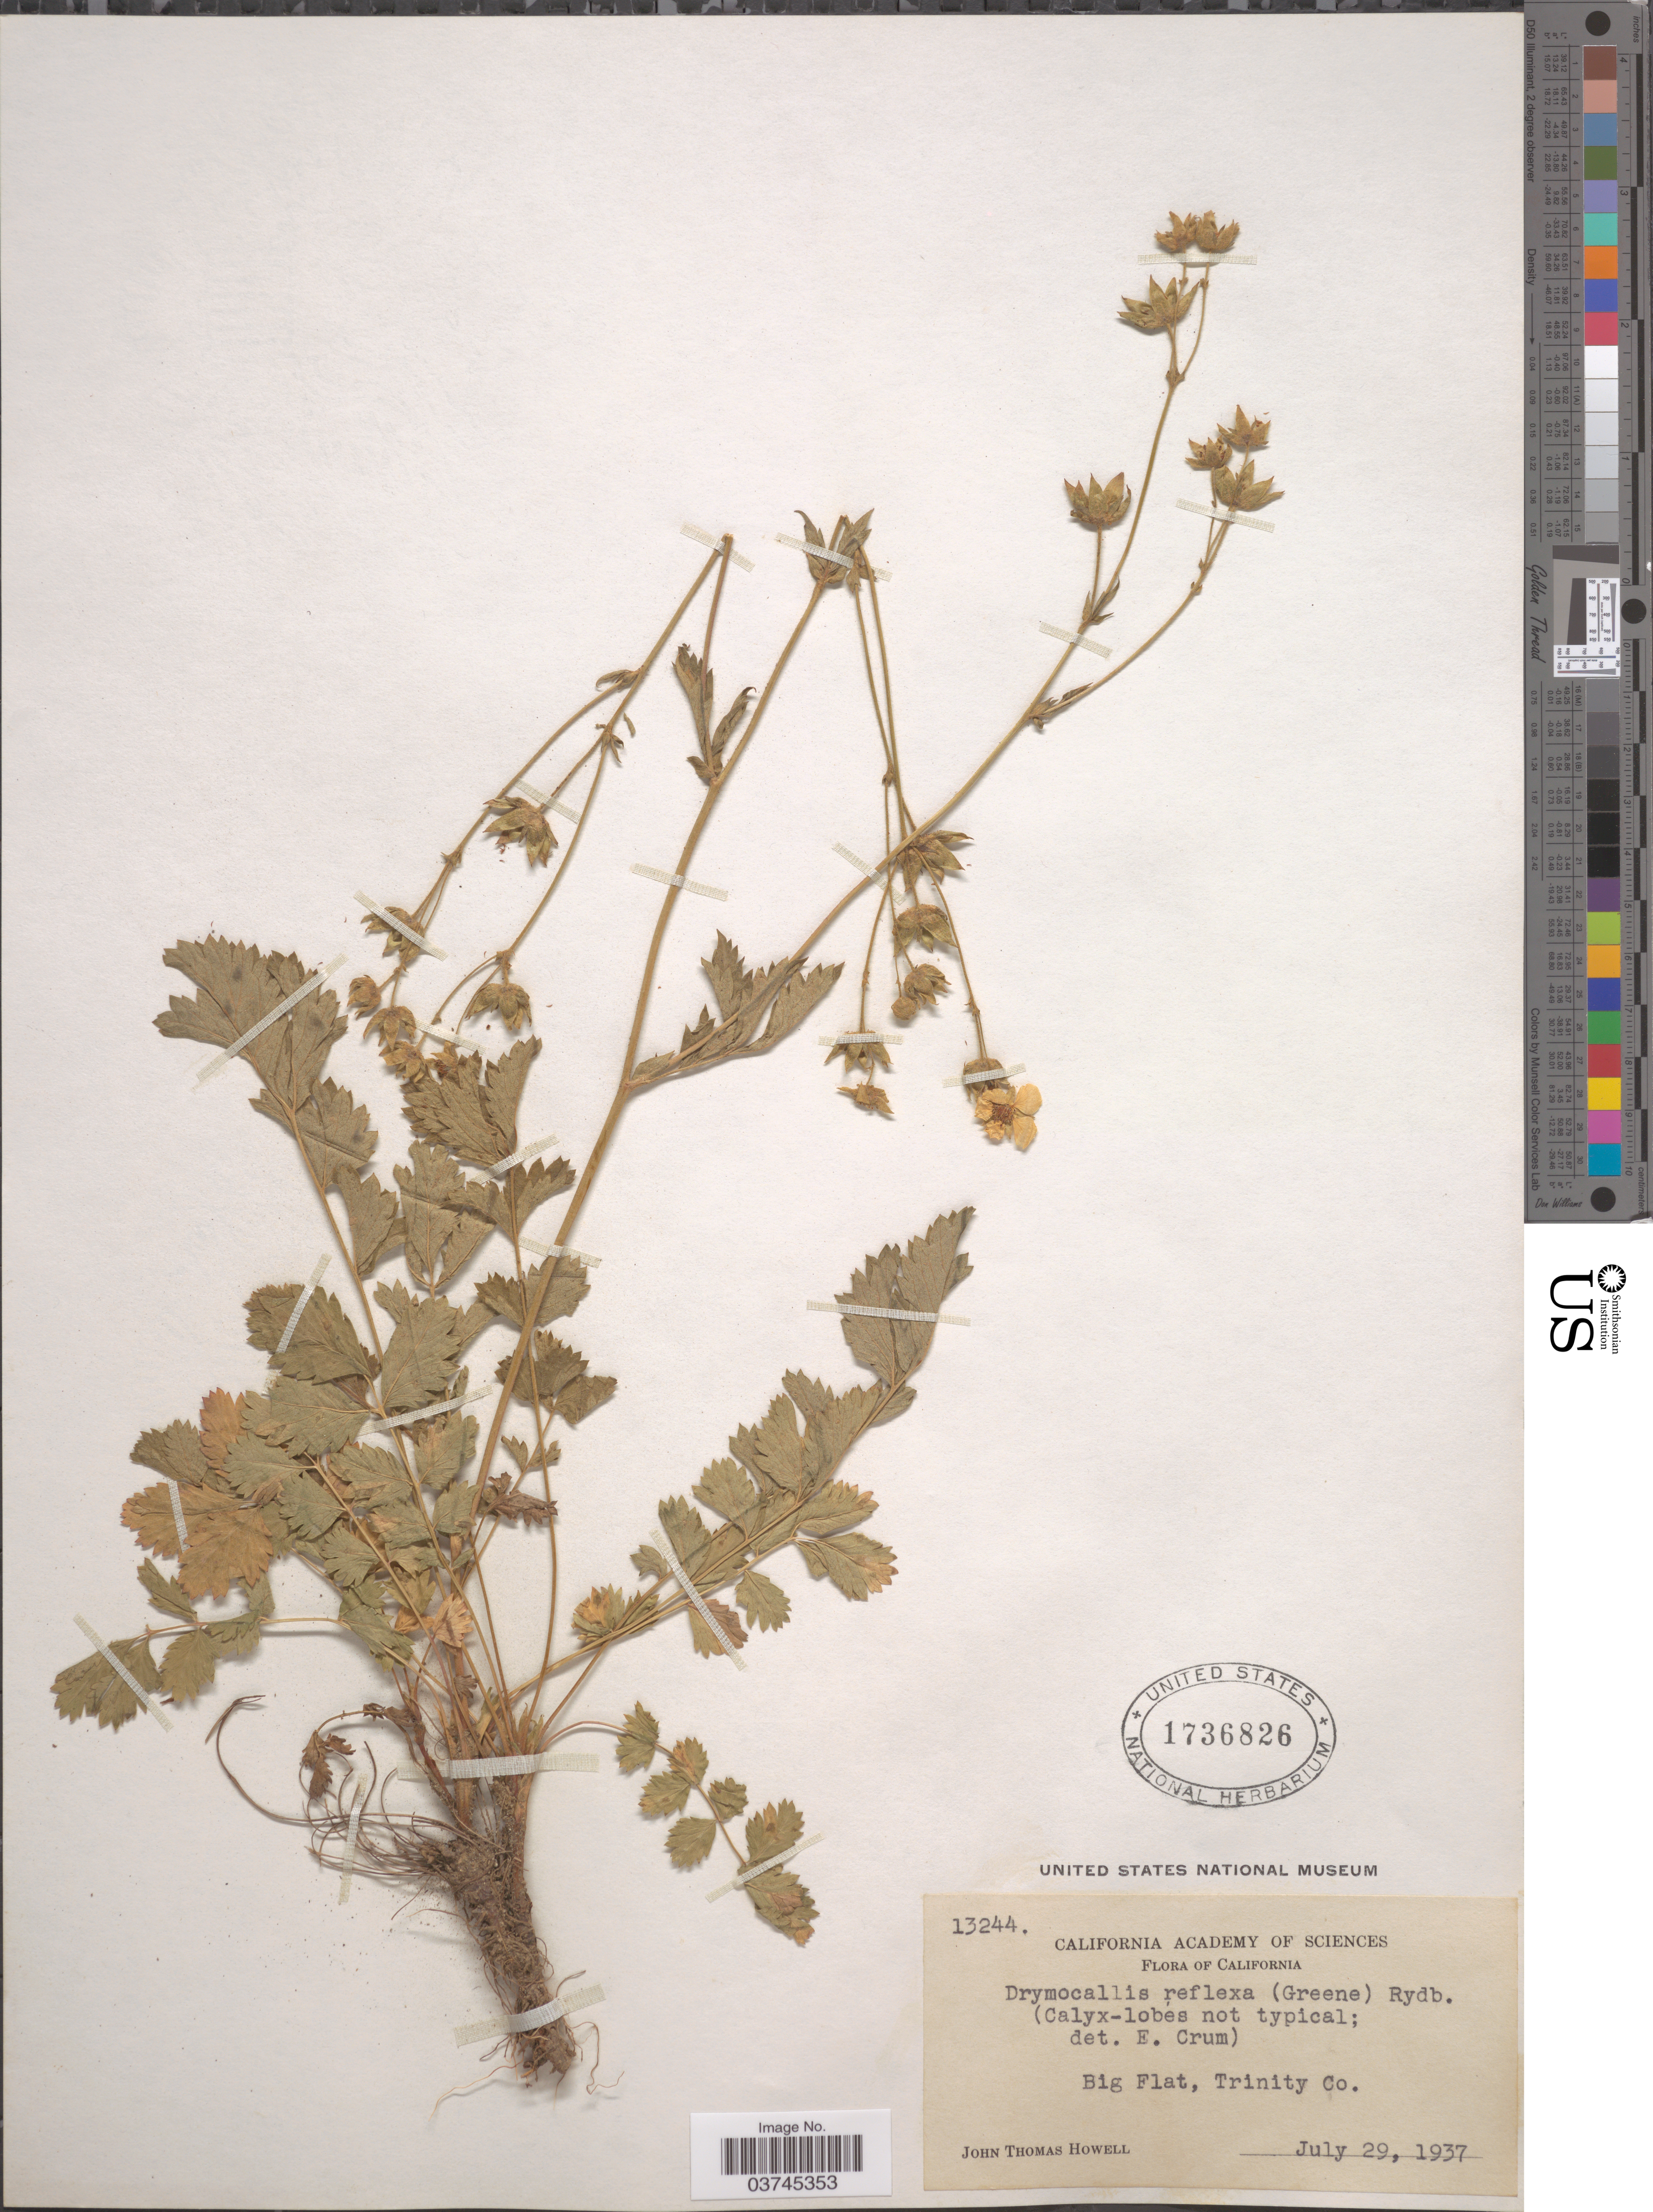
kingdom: Plantae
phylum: Tracheophyta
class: Magnoliopsida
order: Rosales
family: Rosaceae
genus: Drymocallis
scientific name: Drymocallis glandulosa subsp. reflexa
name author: (Greene) Soják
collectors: J. T. Howell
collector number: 13244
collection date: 1937-07-29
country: United States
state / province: California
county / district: Trinity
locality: Big Flat, Trinity Co.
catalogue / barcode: US 1736826